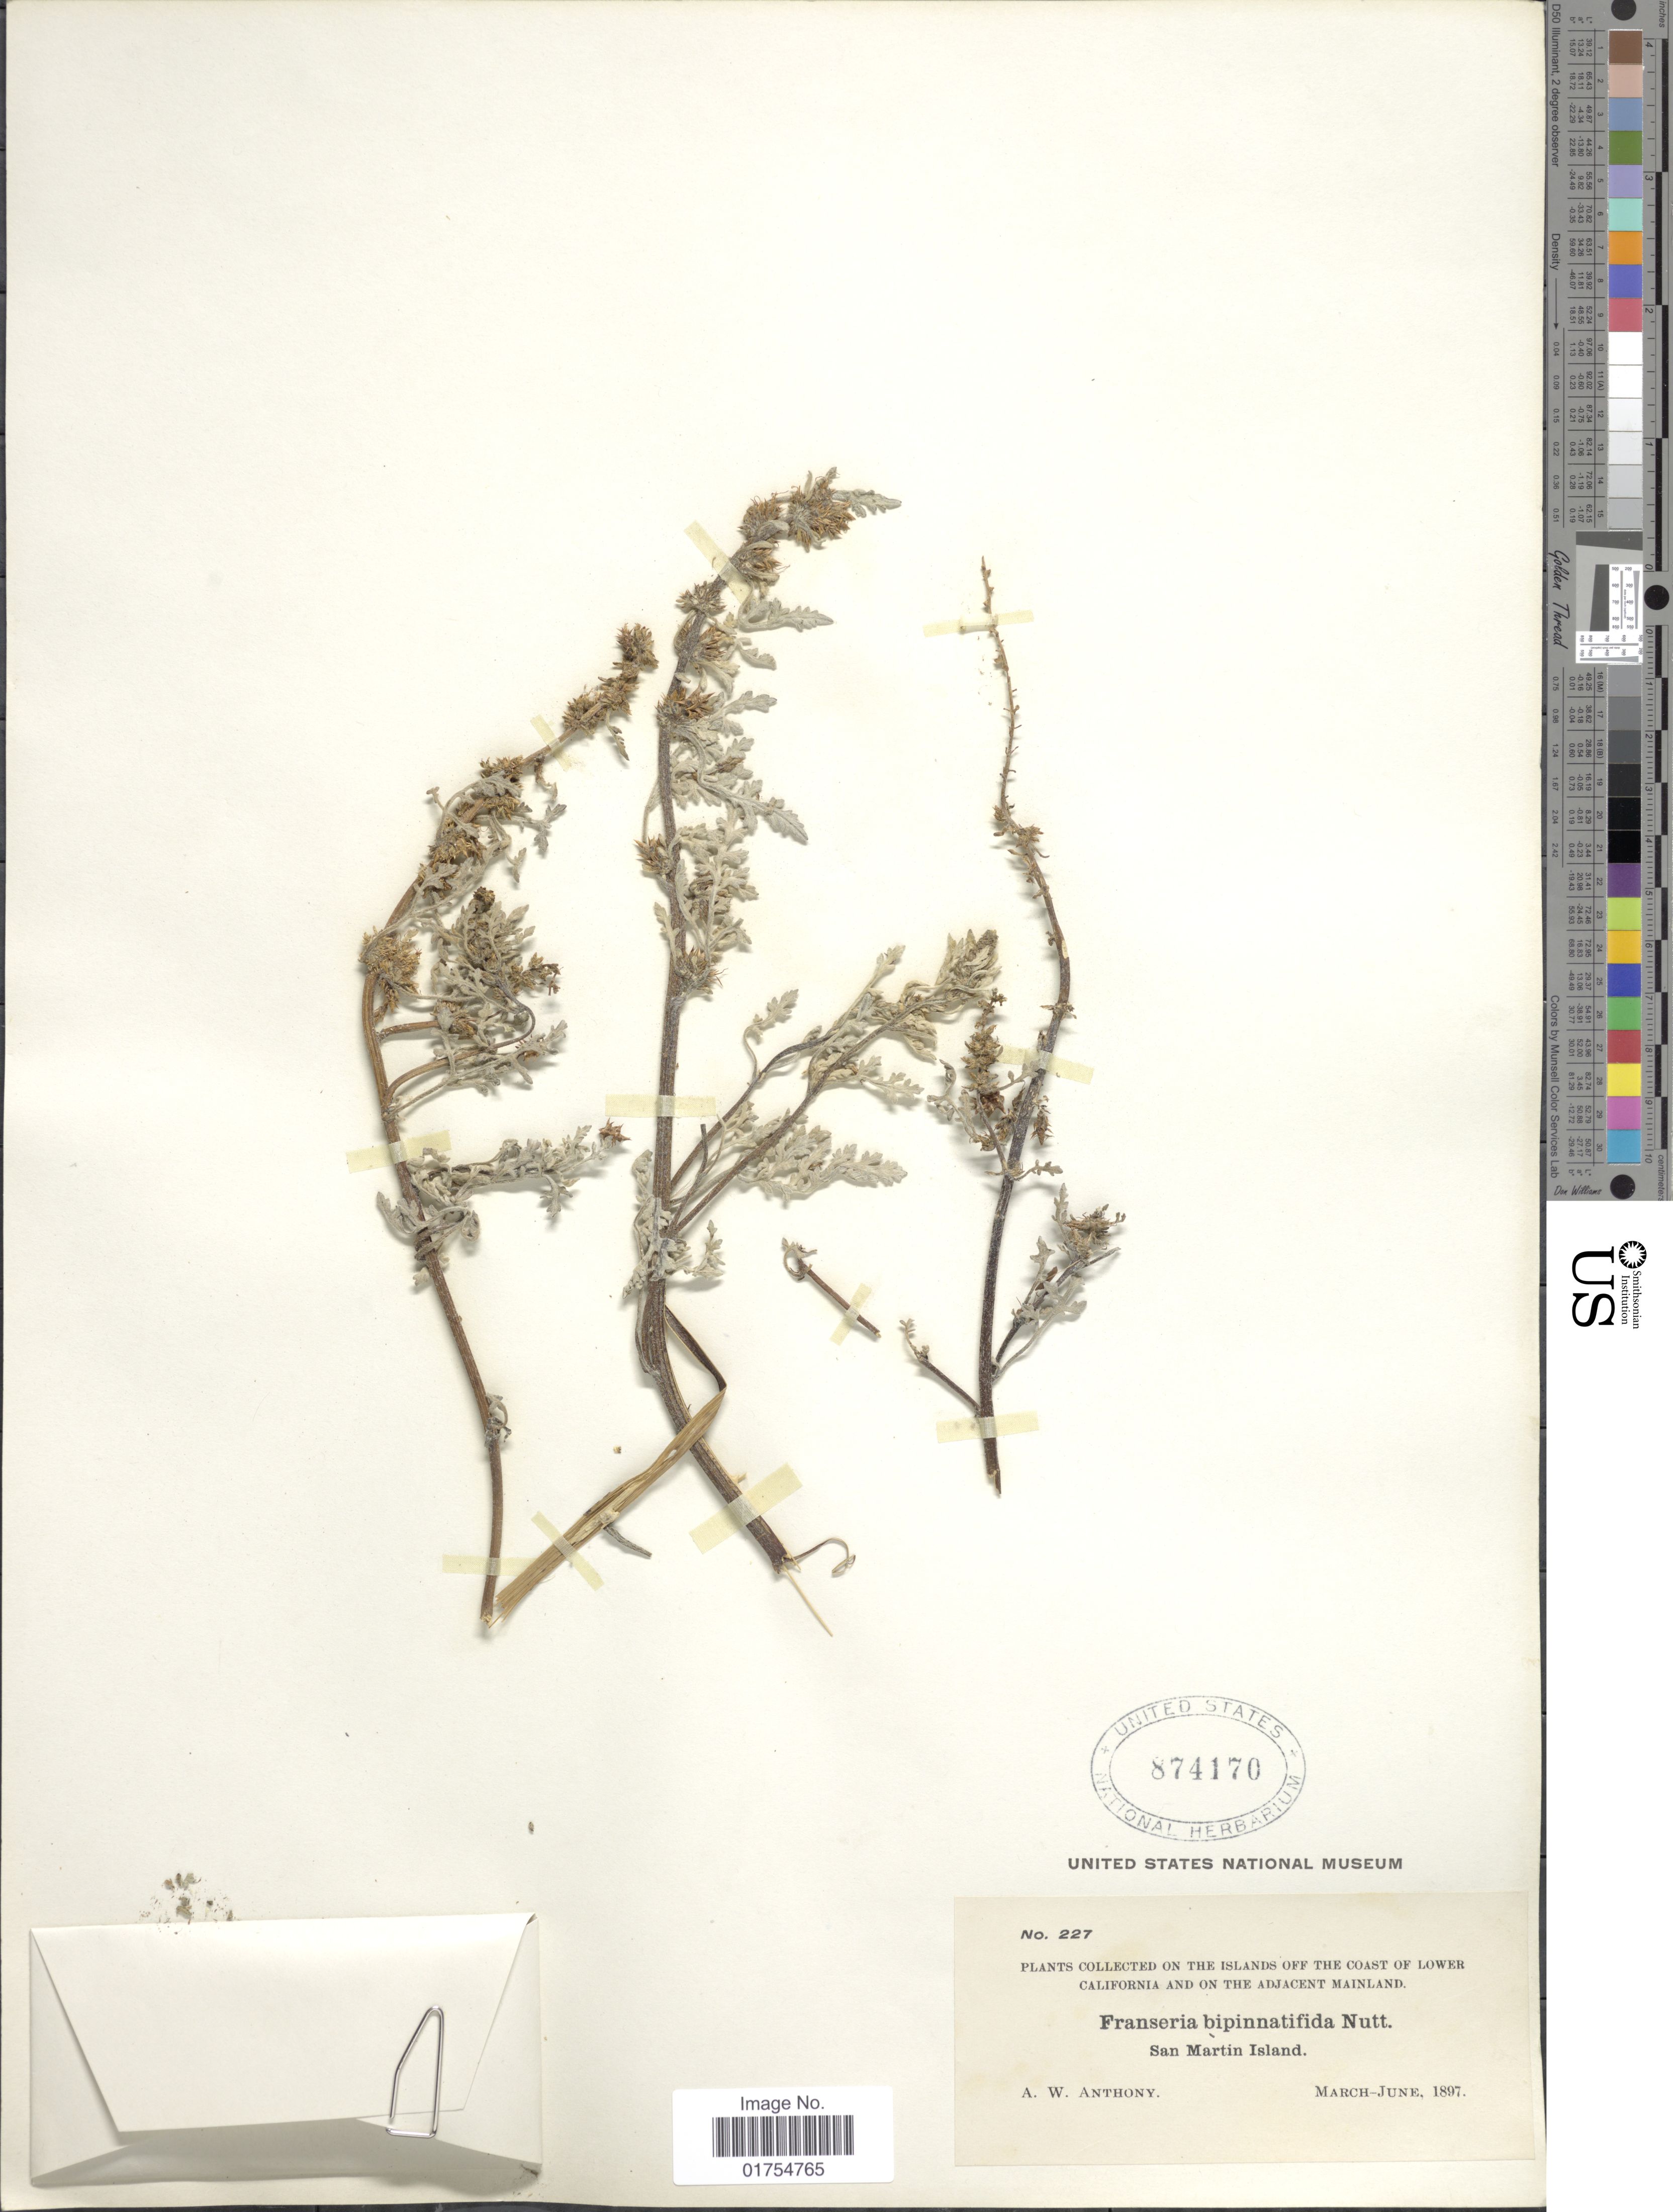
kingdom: Plantae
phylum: Tracheophyta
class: Magnoliopsida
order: Asterales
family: Asteraceae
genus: Franseria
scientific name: Franseria bipinnatifida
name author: (A. Gray) A. Gray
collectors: A. W. Anthony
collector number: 227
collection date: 1897-03/1897-06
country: Mexico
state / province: Baja California Norte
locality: Coast of Lower California, San Martin Island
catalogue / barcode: US 874170